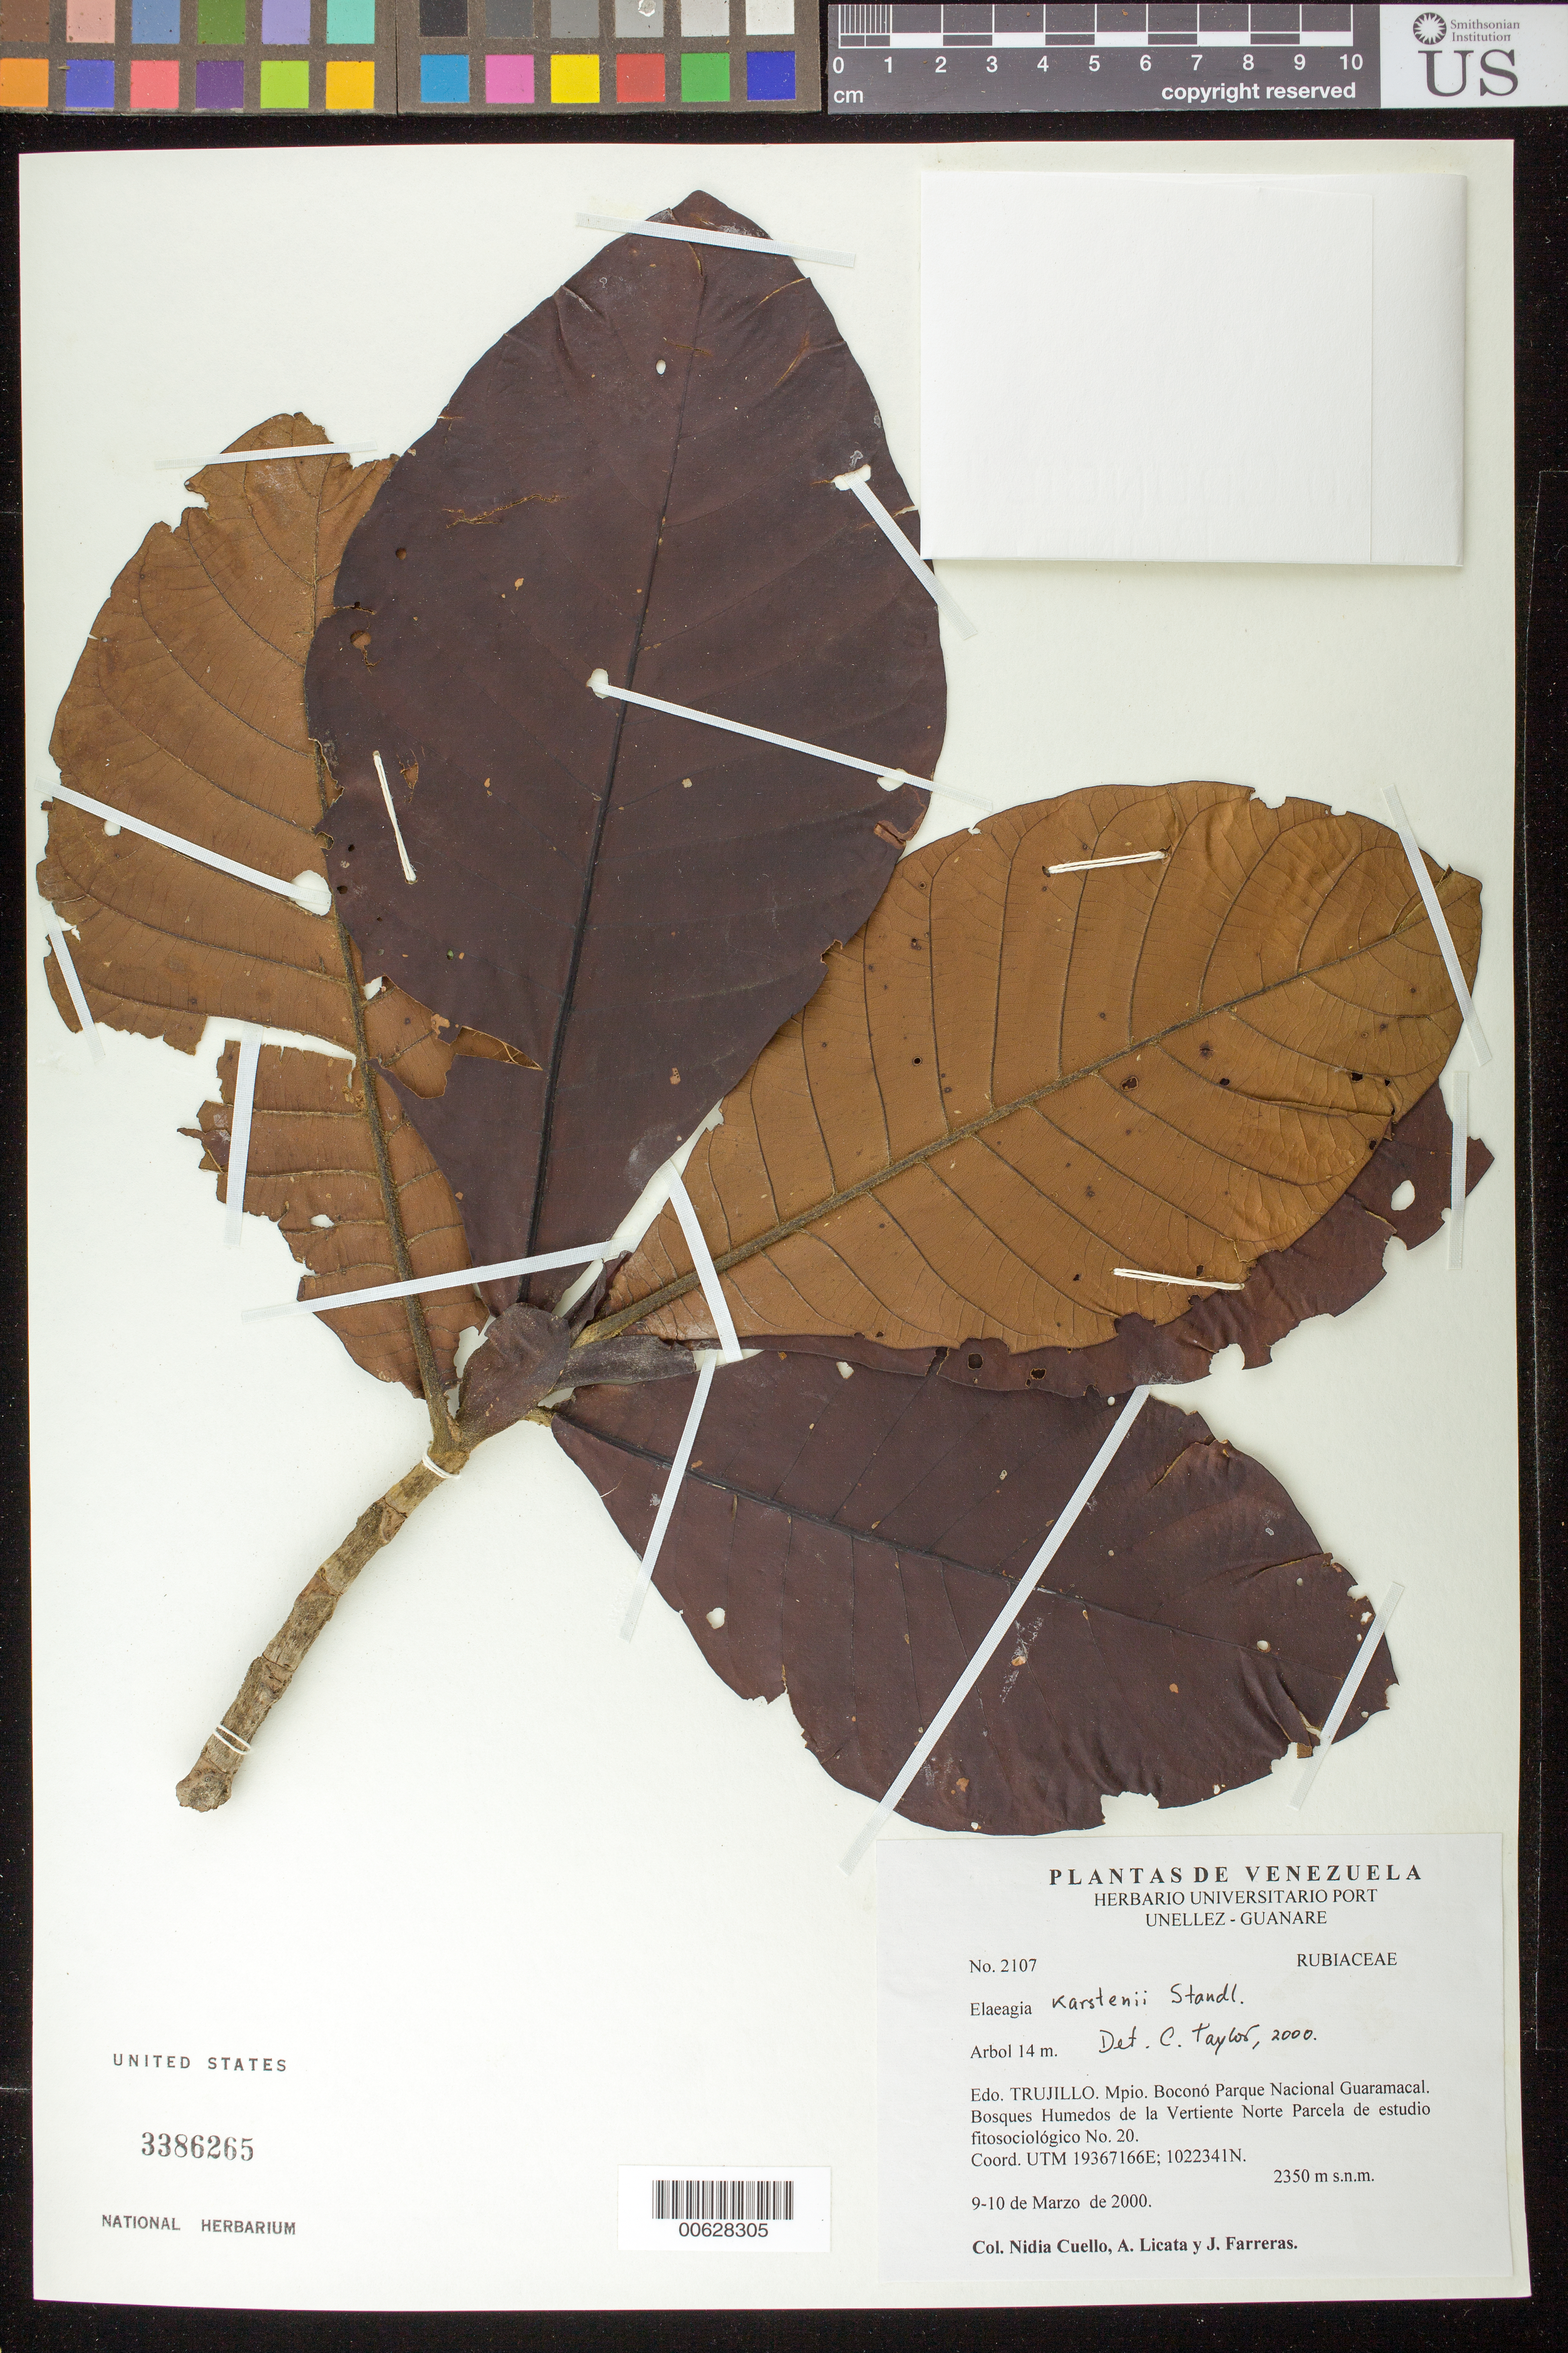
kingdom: Plantae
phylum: Tracheophyta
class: Magnoliopsida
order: Gentianales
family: Rubiaceae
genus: Elaeagia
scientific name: Elaeagia karstenii f. karstenii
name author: Standl.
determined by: Taylor, Charlotte M.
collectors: N. L. Cuello, A. Licata & J. Farreras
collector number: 2107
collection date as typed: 09 Mar 2000 to 10 Mar 2000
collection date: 2000-03-09/2000-03-10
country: Venezuela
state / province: Trujillo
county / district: Boconó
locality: Parque Nacional Guaramacal, vertiente N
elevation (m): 2350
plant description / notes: MO, PORT, US, VEN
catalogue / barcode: US 3386265